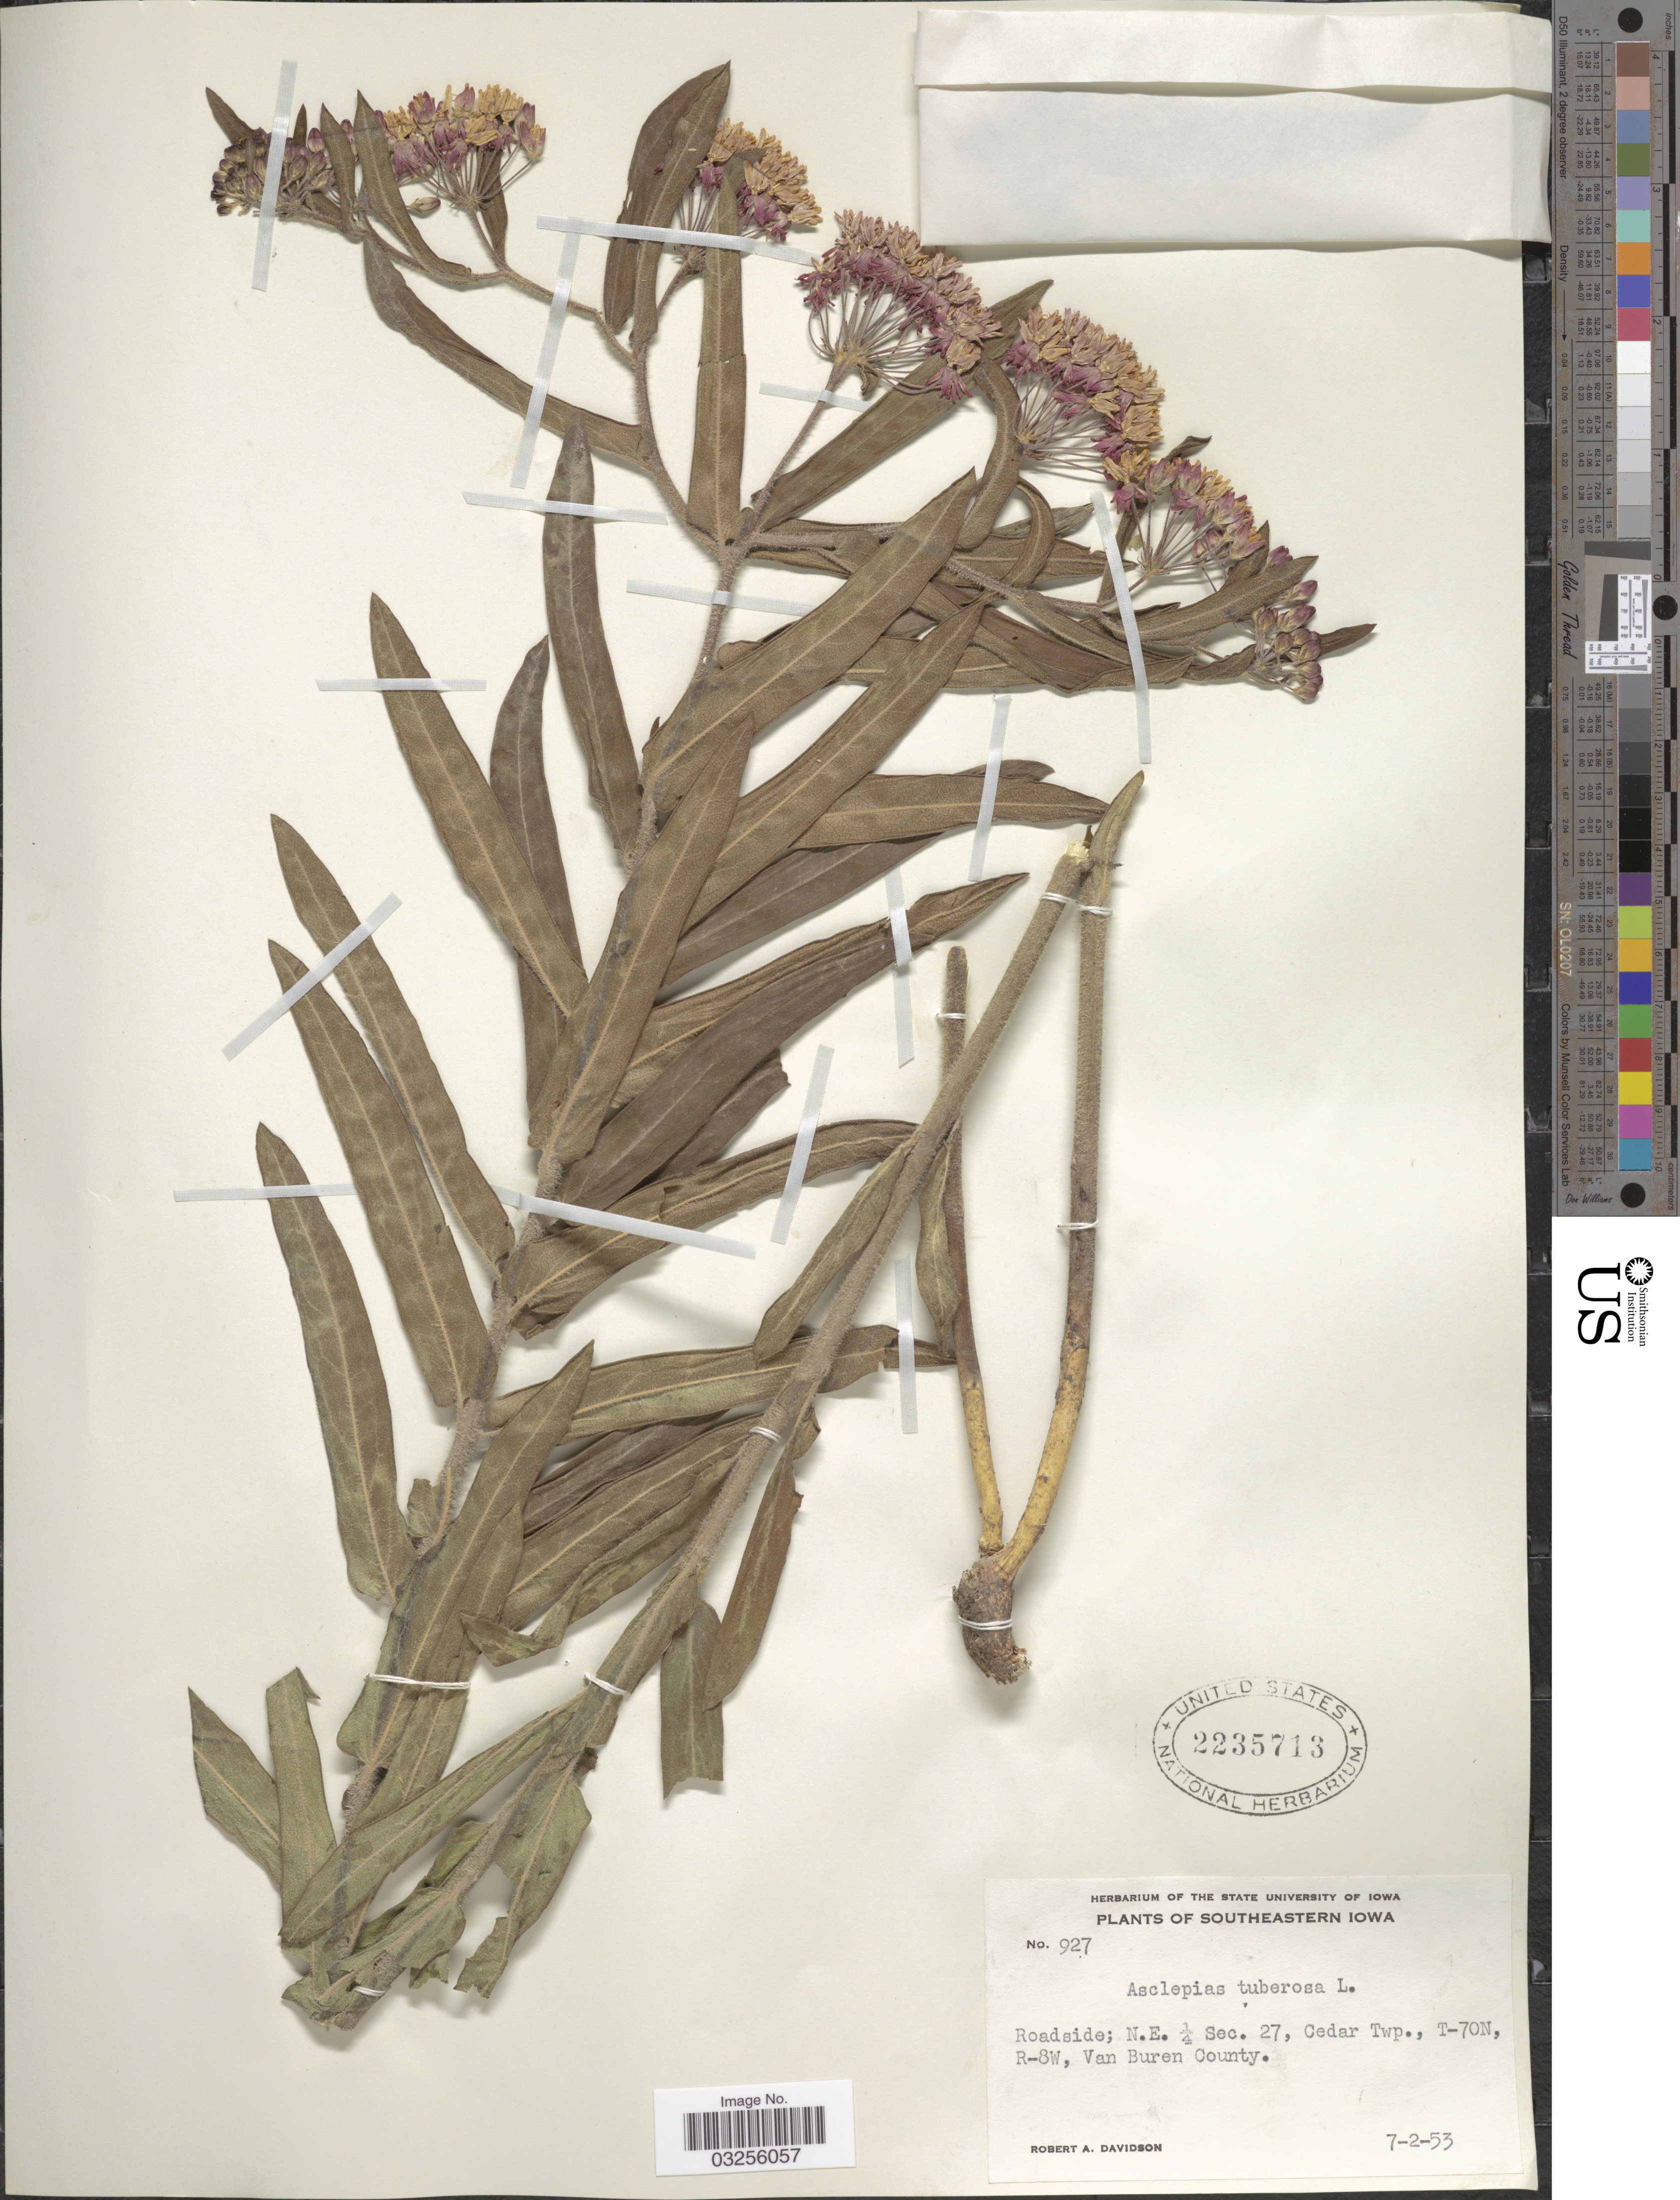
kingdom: Plantae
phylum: Tracheophyta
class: Magnoliopsida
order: Gentianales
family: Apocynaceae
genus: Asclepias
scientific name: Asclepias tuberosa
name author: L.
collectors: R. A. Davidson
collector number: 927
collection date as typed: Transcribed d/m/y: 2/7/53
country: United States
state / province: Iowa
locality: Southeastern Iowa. Roadside; N. E. ¼ Sec. 27, Cedar Twp., T-70N, R-8W, Van Buren County.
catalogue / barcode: US 2235713